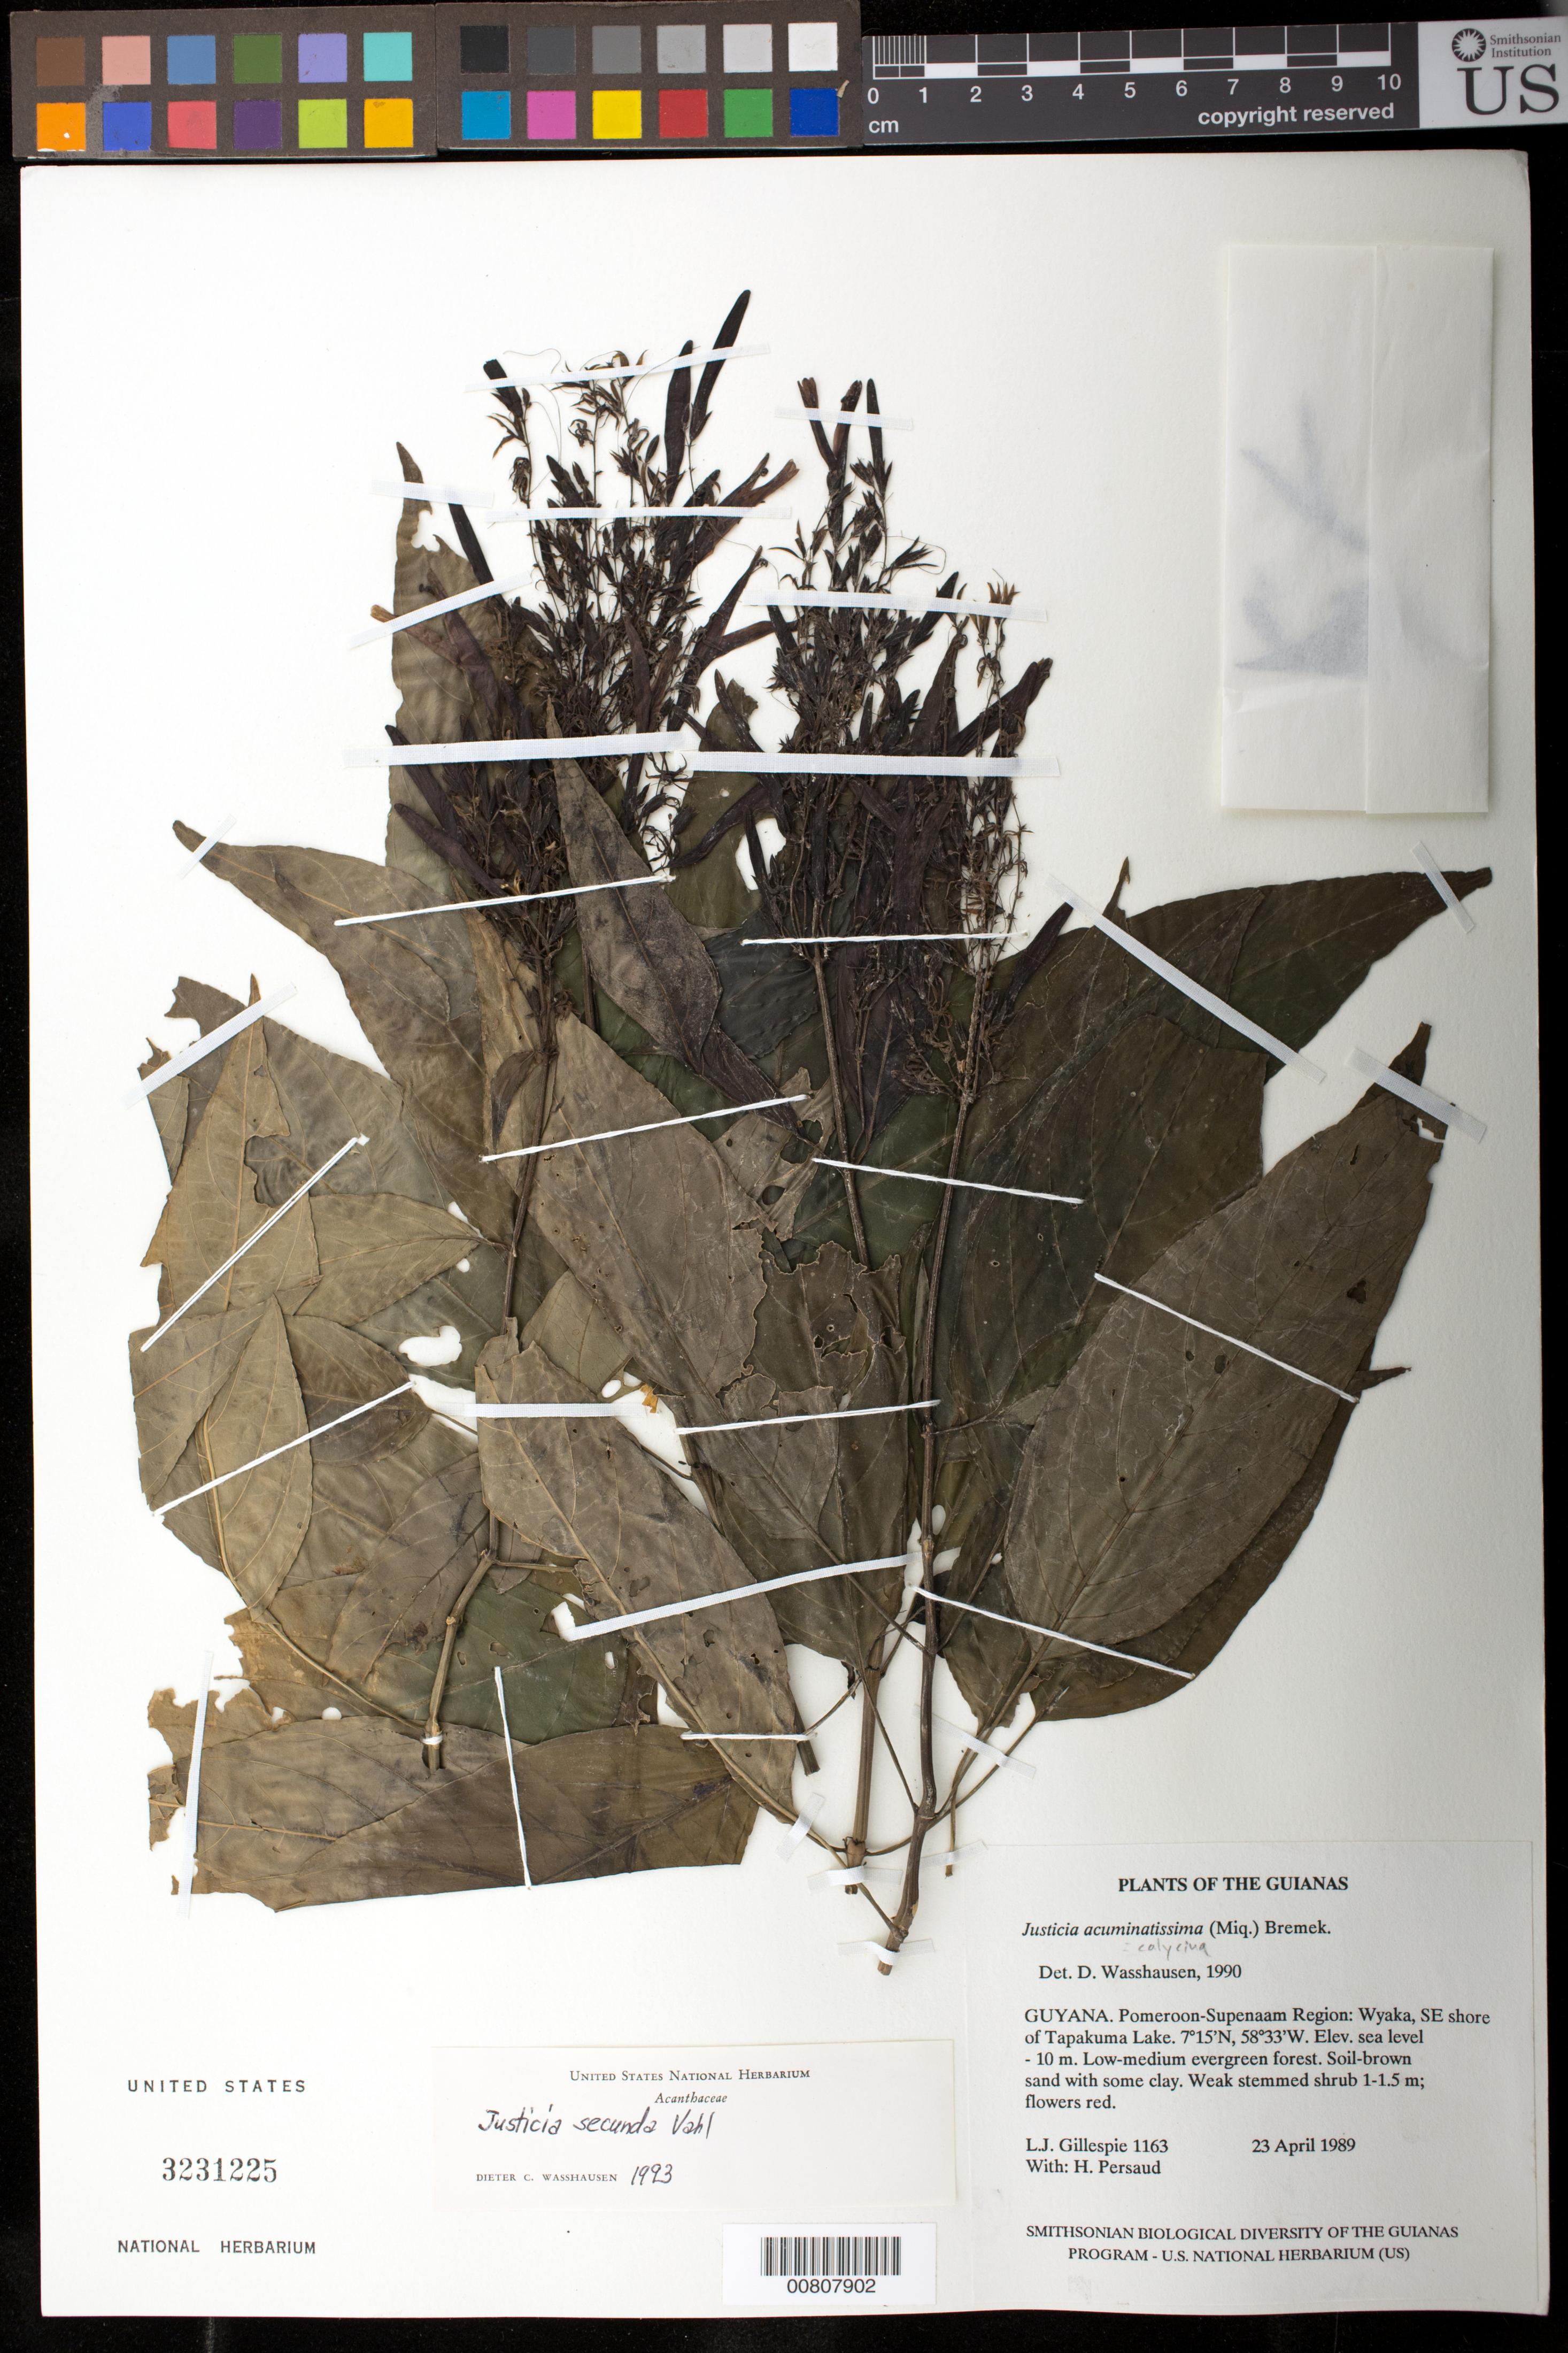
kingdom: Plantae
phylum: Tracheophyta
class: Magnoliopsida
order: Lamiales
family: Acanthaceae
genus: Justicia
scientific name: Justicia secunda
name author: Vahl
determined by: Wasshausen, Dieter C., (BOT), Smithsonian Institution - National Museum of Natural History (UNITED STATES)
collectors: L. J. Gillespie & H. Persaud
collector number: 1163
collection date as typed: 23 April 1989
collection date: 1989-04-23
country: Guyana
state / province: Pomeroon-Supenaam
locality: Wyaka, SE shore of Tapakuma Lake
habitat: Low-medium evergreen forest. Soil-brown sand with some clay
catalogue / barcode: US 3231225